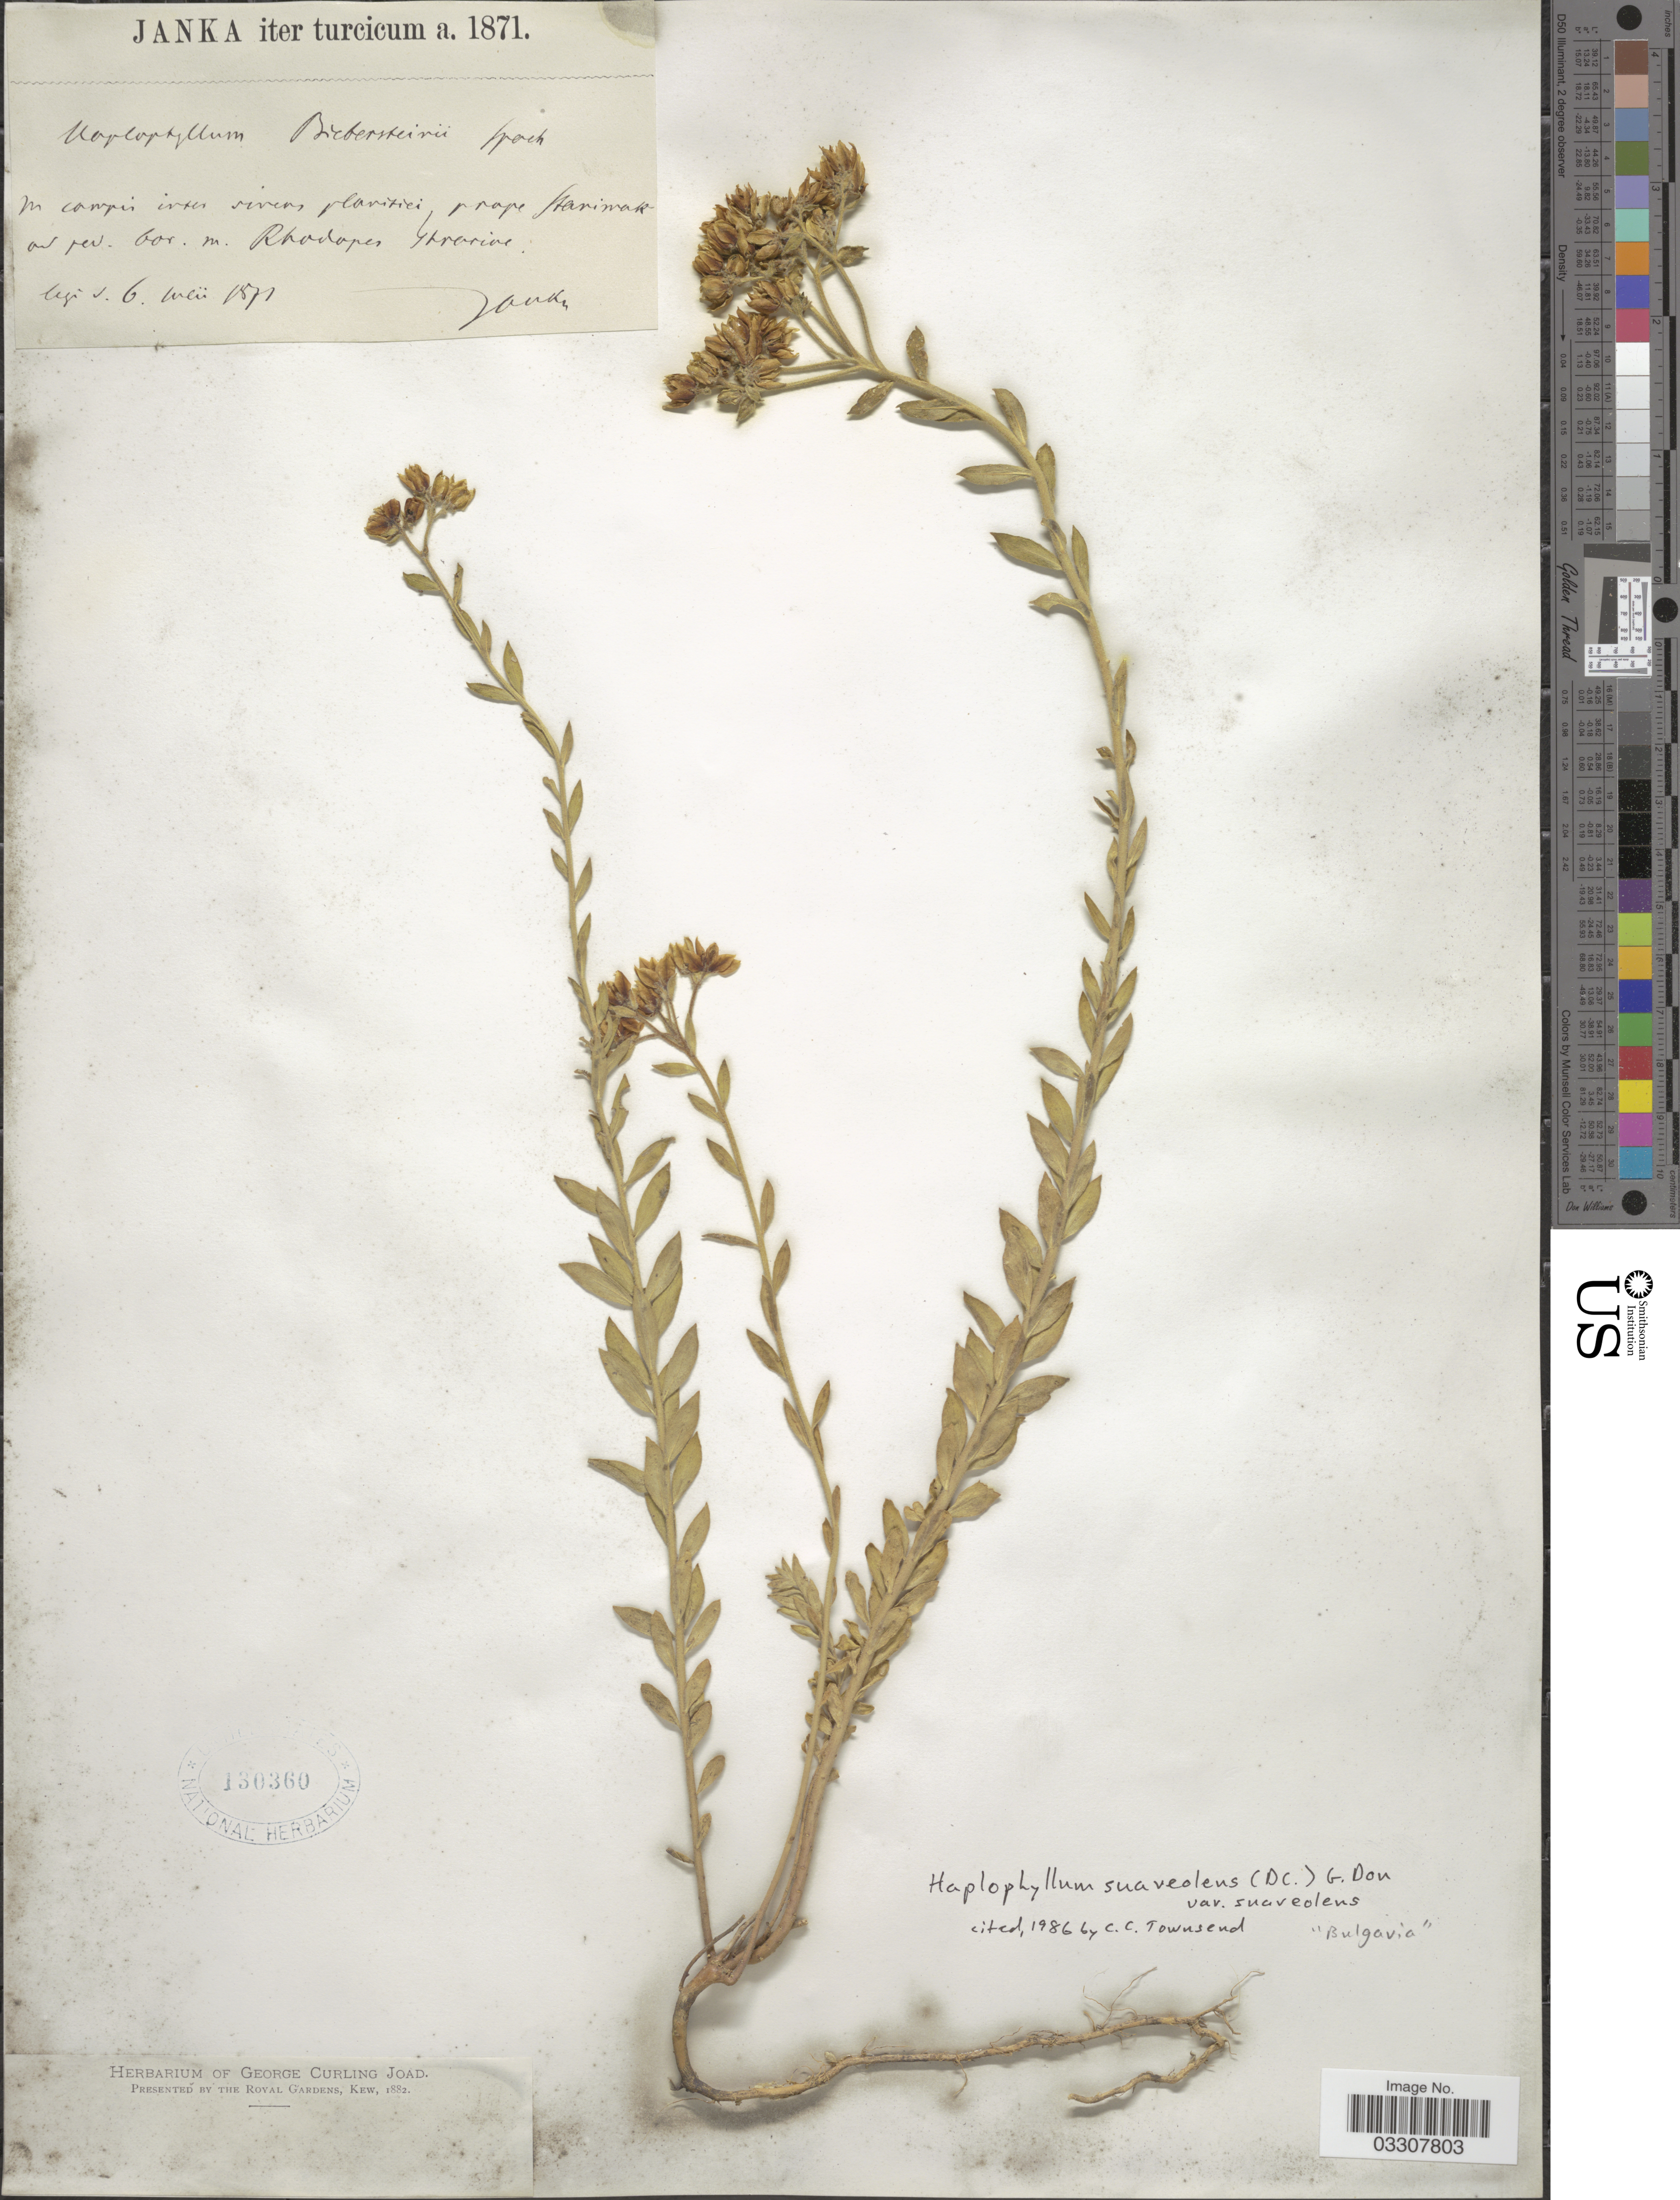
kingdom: Plantae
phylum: Tracheophyta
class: Magnoliopsida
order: Sapindales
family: Rutaceae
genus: Haplophyllum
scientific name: Haplophyllum suaveolens var. suaveolens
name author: (DC.) G. Don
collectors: V. Janka von Bulcs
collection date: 1871-05-06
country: Turkey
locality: Iter turcicum. Prope Starimar [interpreted] ad pr [interpreted]. bor. m. Rhodopes Strarive [interpreted].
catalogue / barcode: US 130360